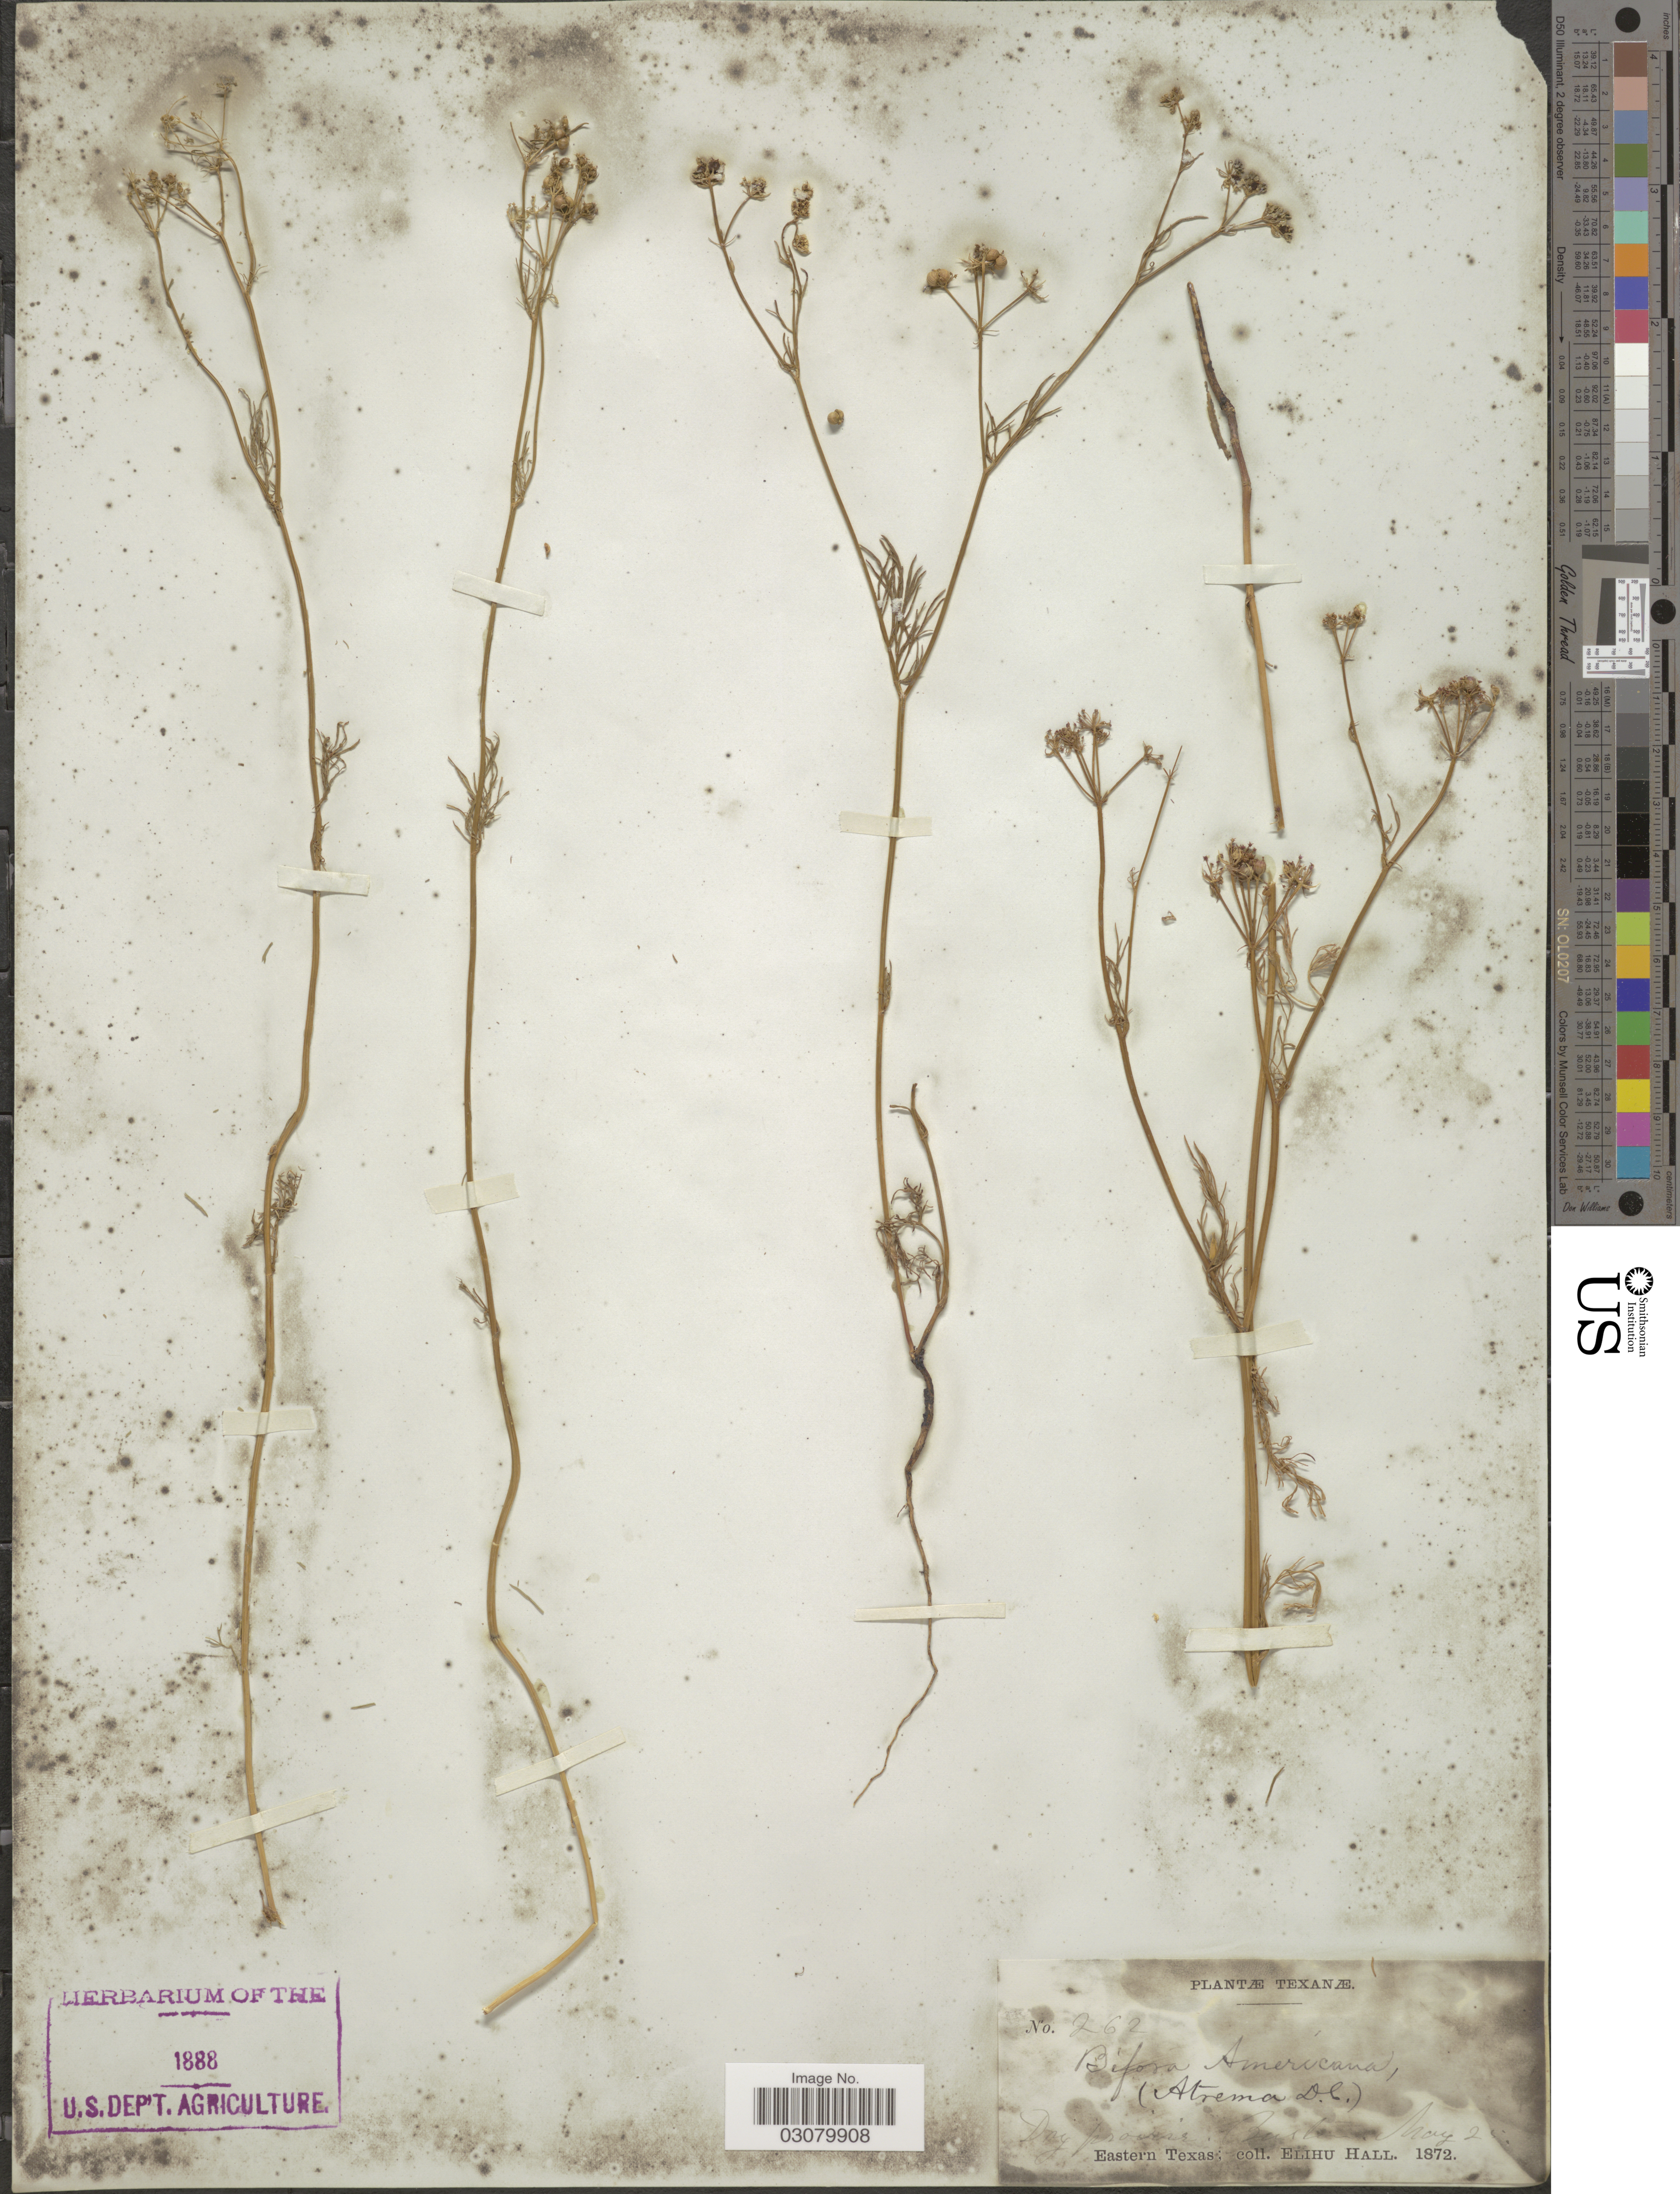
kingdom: Plantae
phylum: Tracheophyta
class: Magnoliopsida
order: Apiales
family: Apiaceae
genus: Bifora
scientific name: Bifora americana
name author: (DC.) Benth. & Hook. f. ex S. Watson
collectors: E. Hall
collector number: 262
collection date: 1872-05-25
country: United States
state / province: Texas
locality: Burton Eastern Texas.